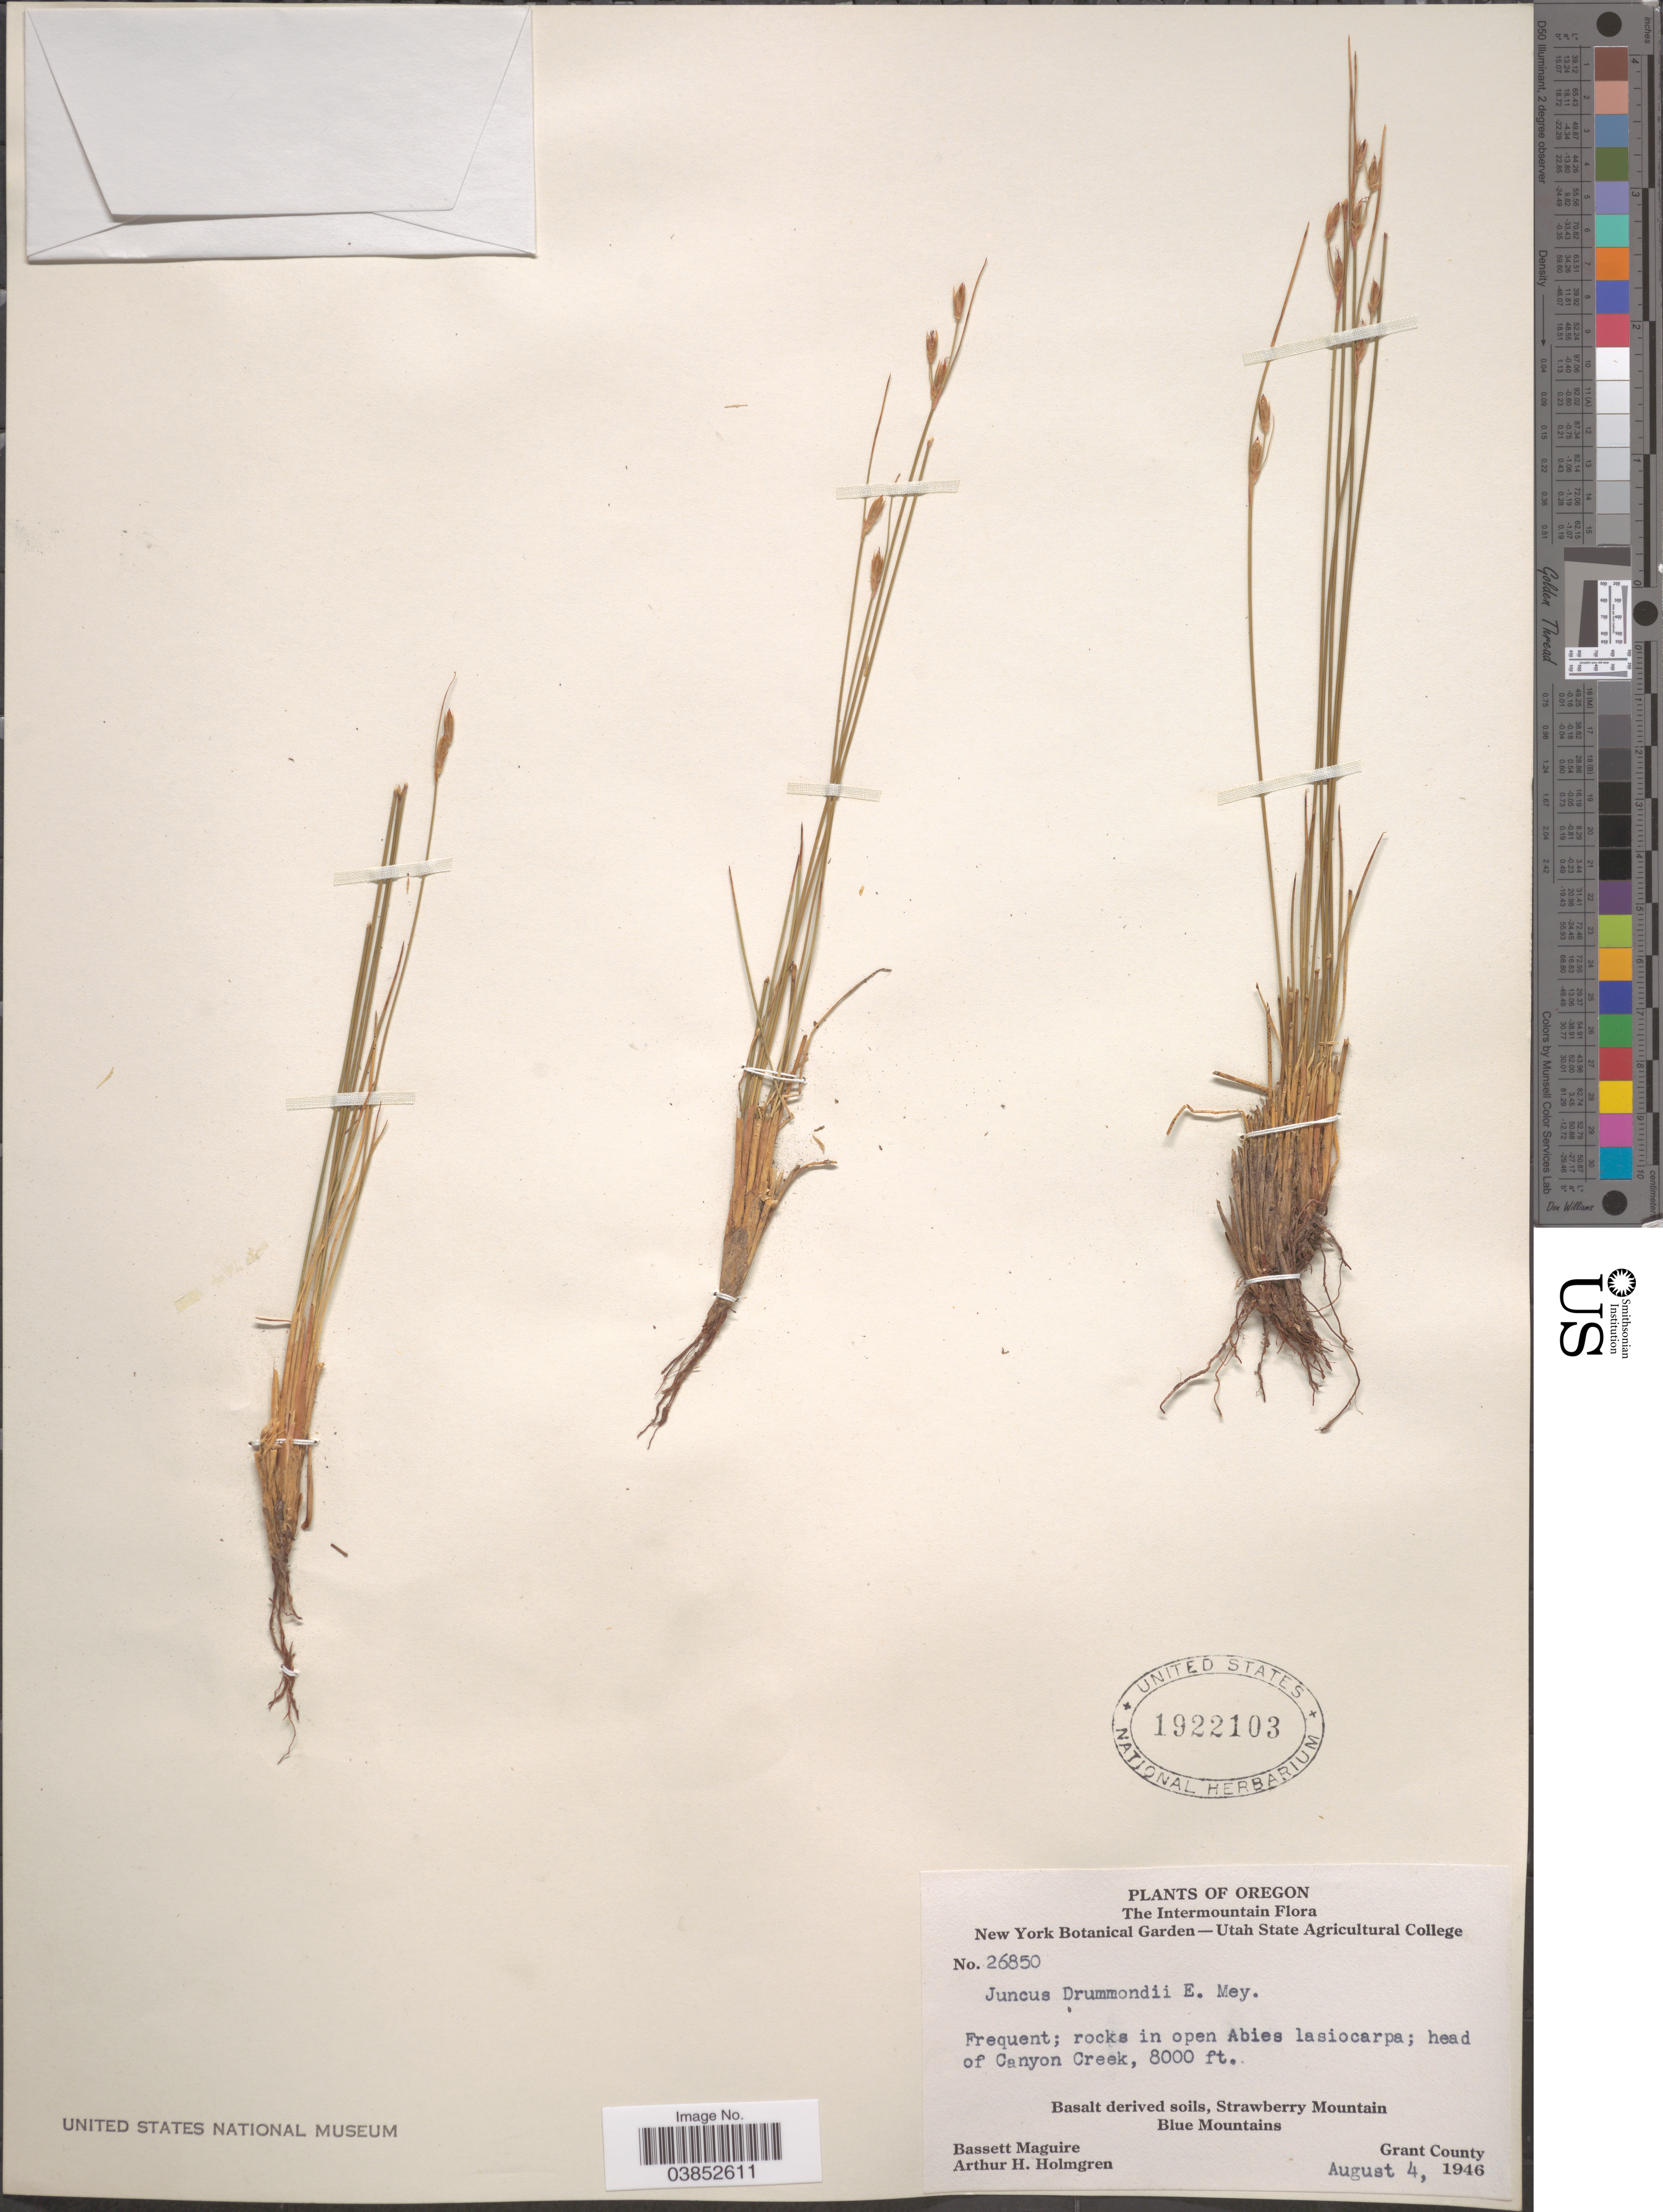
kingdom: Plantae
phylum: Tracheophyta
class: Liliopsida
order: Poales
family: Juncaceae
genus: Juncus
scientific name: Juncus drummondii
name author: E. Mey.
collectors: B. Maguire & A. H. Holmgren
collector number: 26850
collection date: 1946-08-04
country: United States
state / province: Oregon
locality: The Intermountain. Head of Canyon Creek. Strawberry Mountain. Blue Mountains. Grant County.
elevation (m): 2438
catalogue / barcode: US 1922103